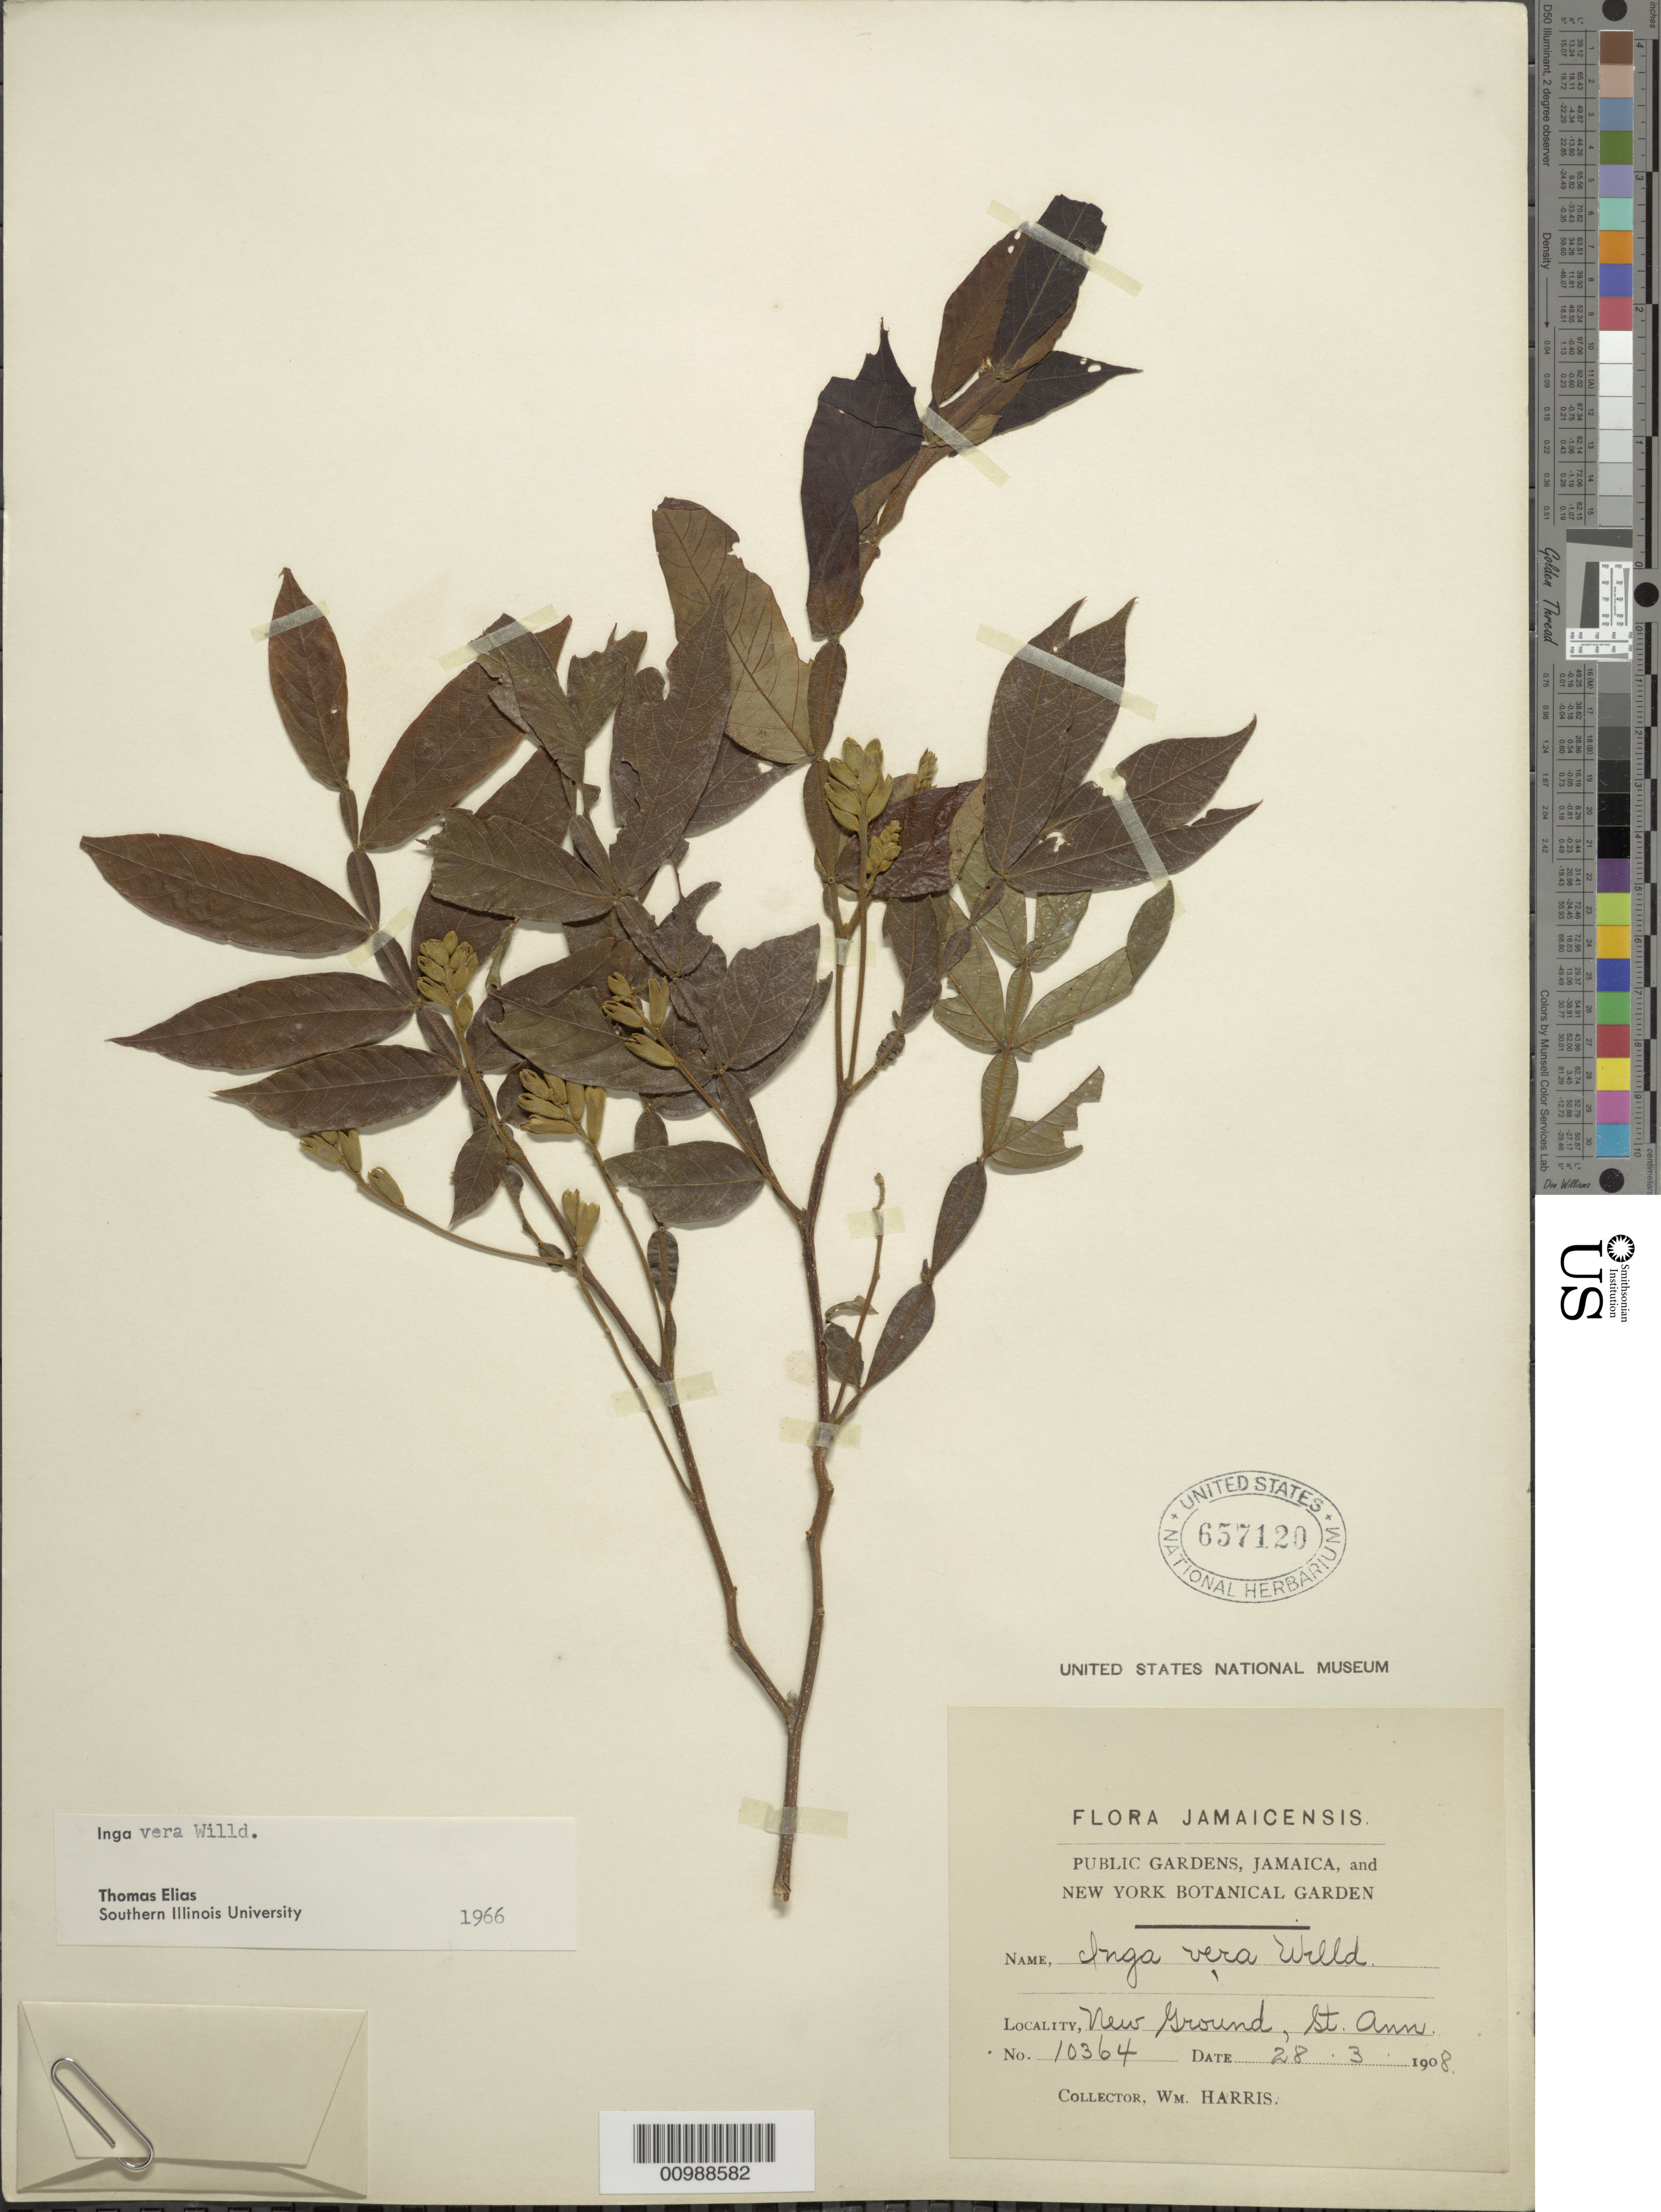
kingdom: Plantae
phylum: Tracheophyta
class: Magnoliopsida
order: Fabales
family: Fabaceae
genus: Inga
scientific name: Inga vera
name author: Willd.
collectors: W. H. Harris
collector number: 10364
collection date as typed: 28 Mar 1908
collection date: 1908-03-28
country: Jamaica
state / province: Saint Ann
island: Jamaica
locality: New Ground.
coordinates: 0 N, 0 E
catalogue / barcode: US 657120